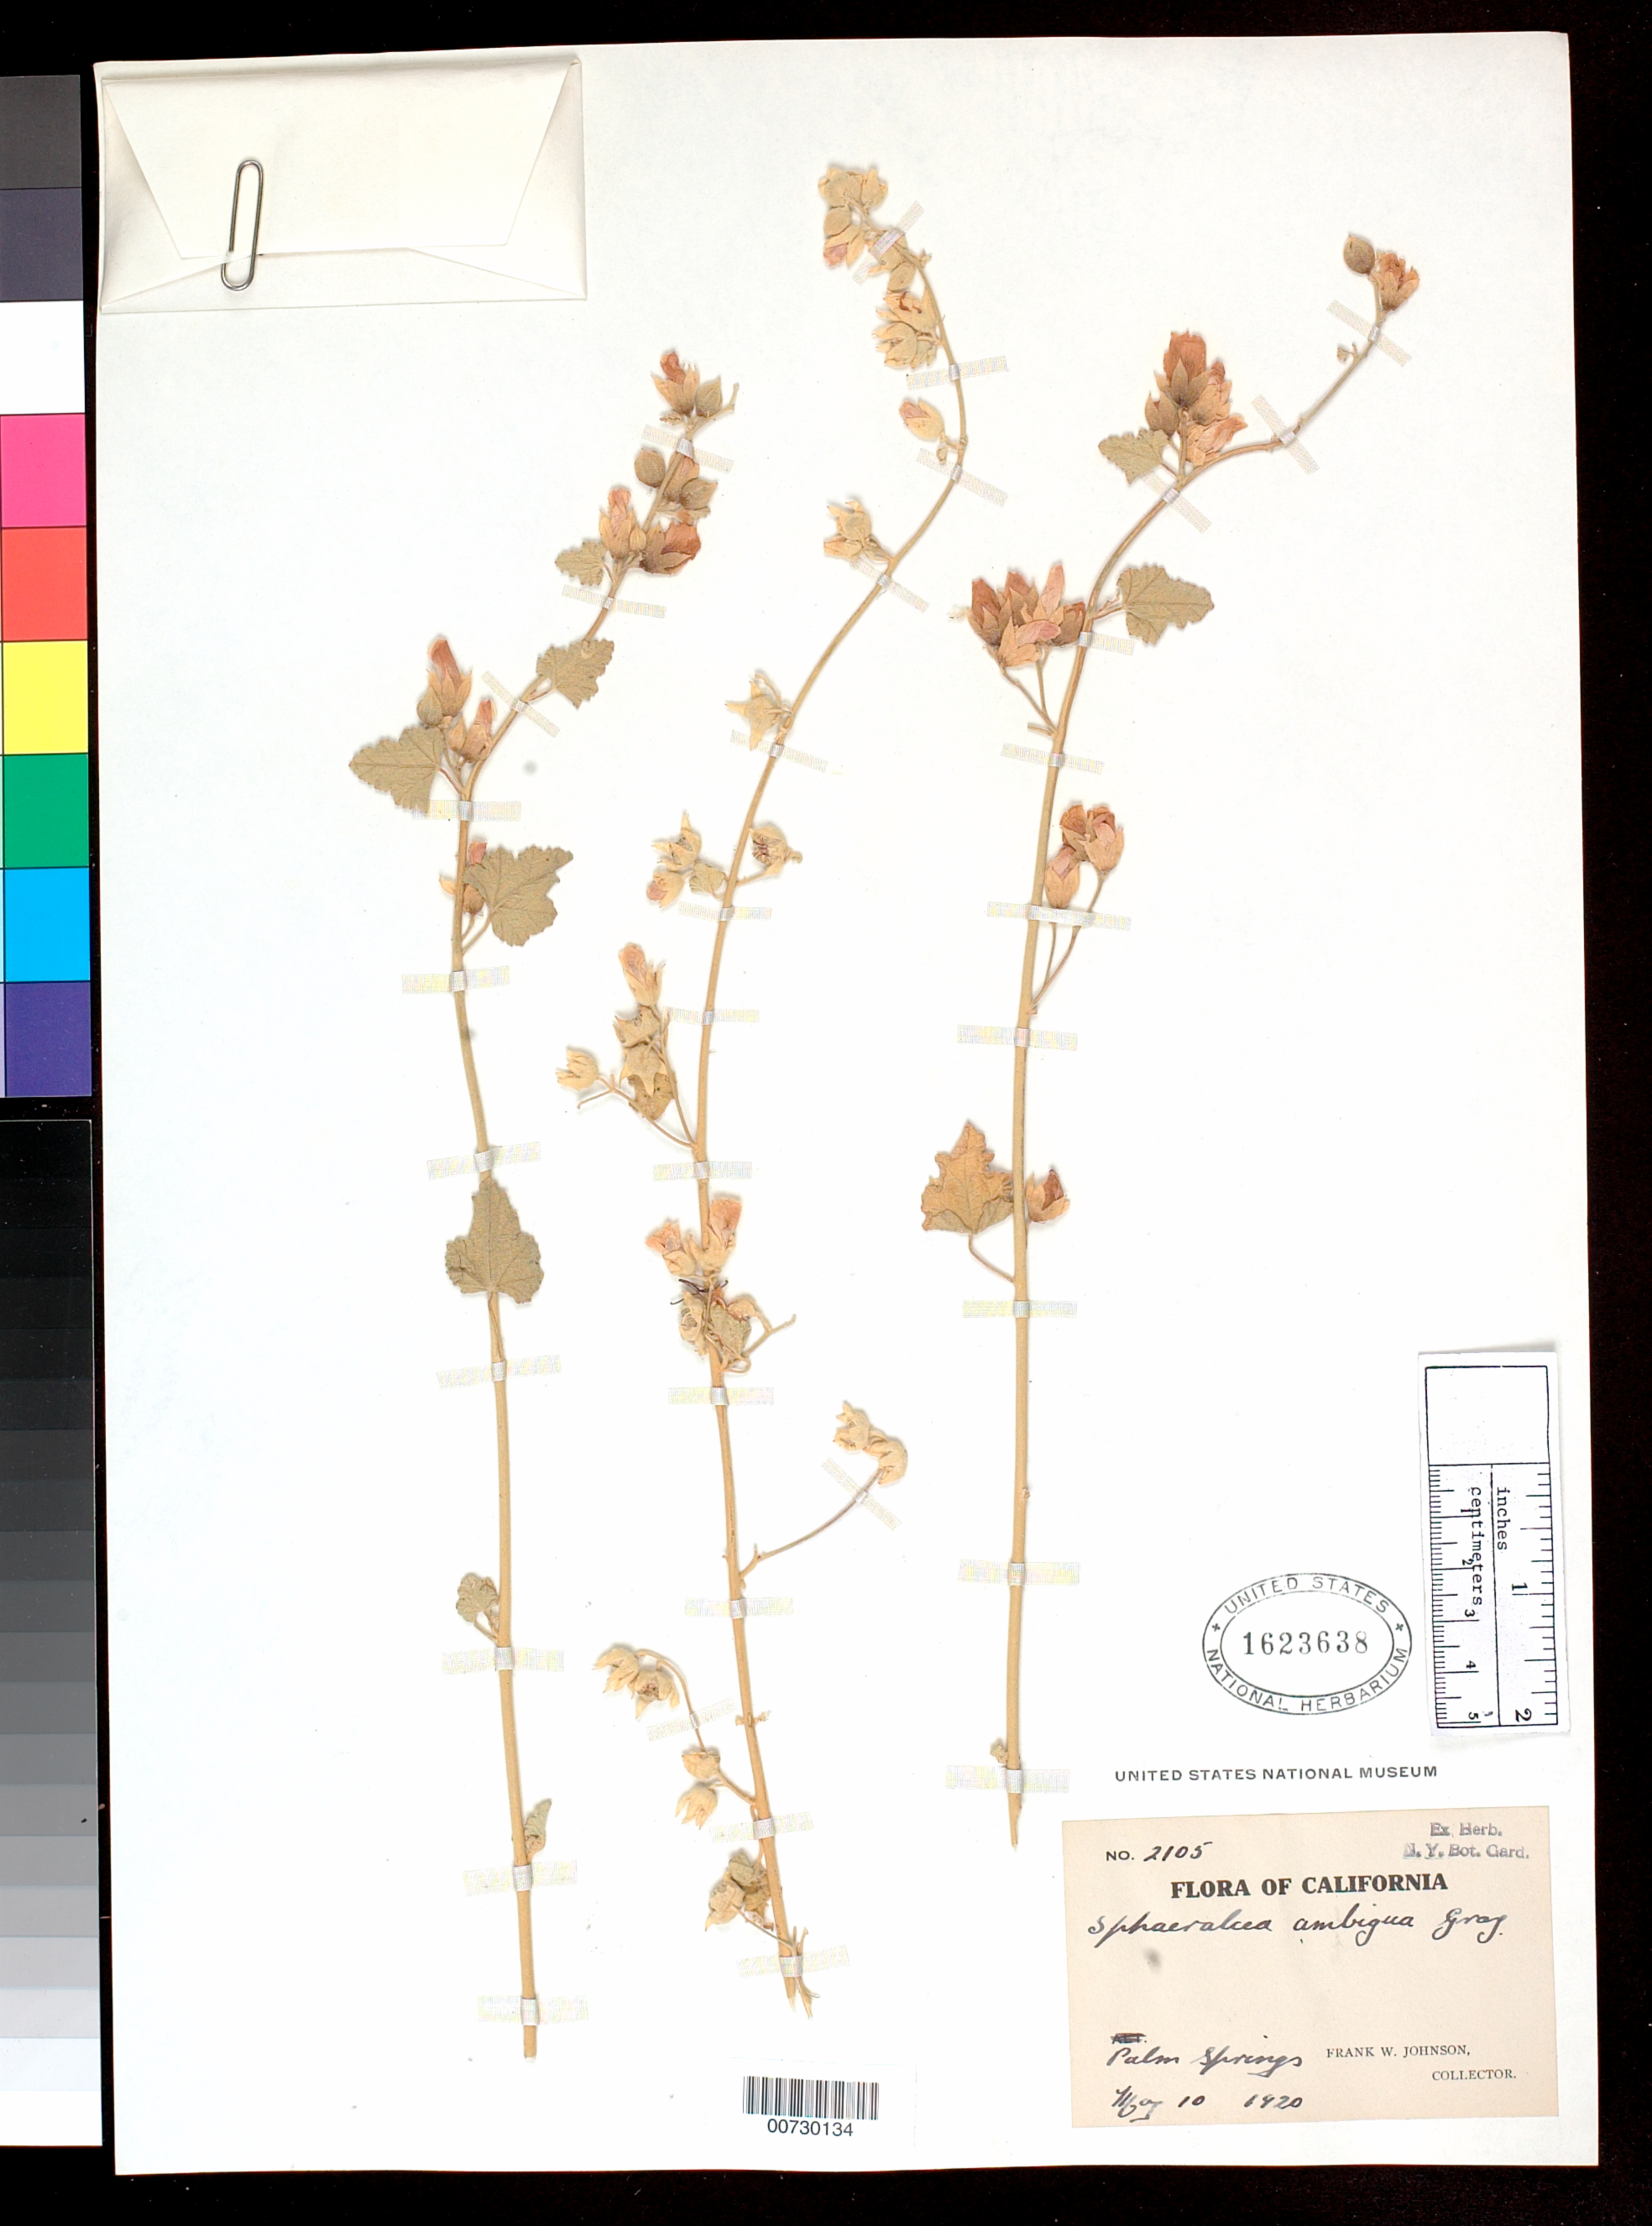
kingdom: Plantae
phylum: Tracheophyta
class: Magnoliopsida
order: Malvales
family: Malvaceae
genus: Sphaeralcea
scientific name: Sphaeralcea ambigua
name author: A. Gray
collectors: F. W. Johnson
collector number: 2105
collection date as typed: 10 May 1920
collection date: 1920-05-10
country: United States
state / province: California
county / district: Riverside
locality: Palm Springs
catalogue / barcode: US 1623638